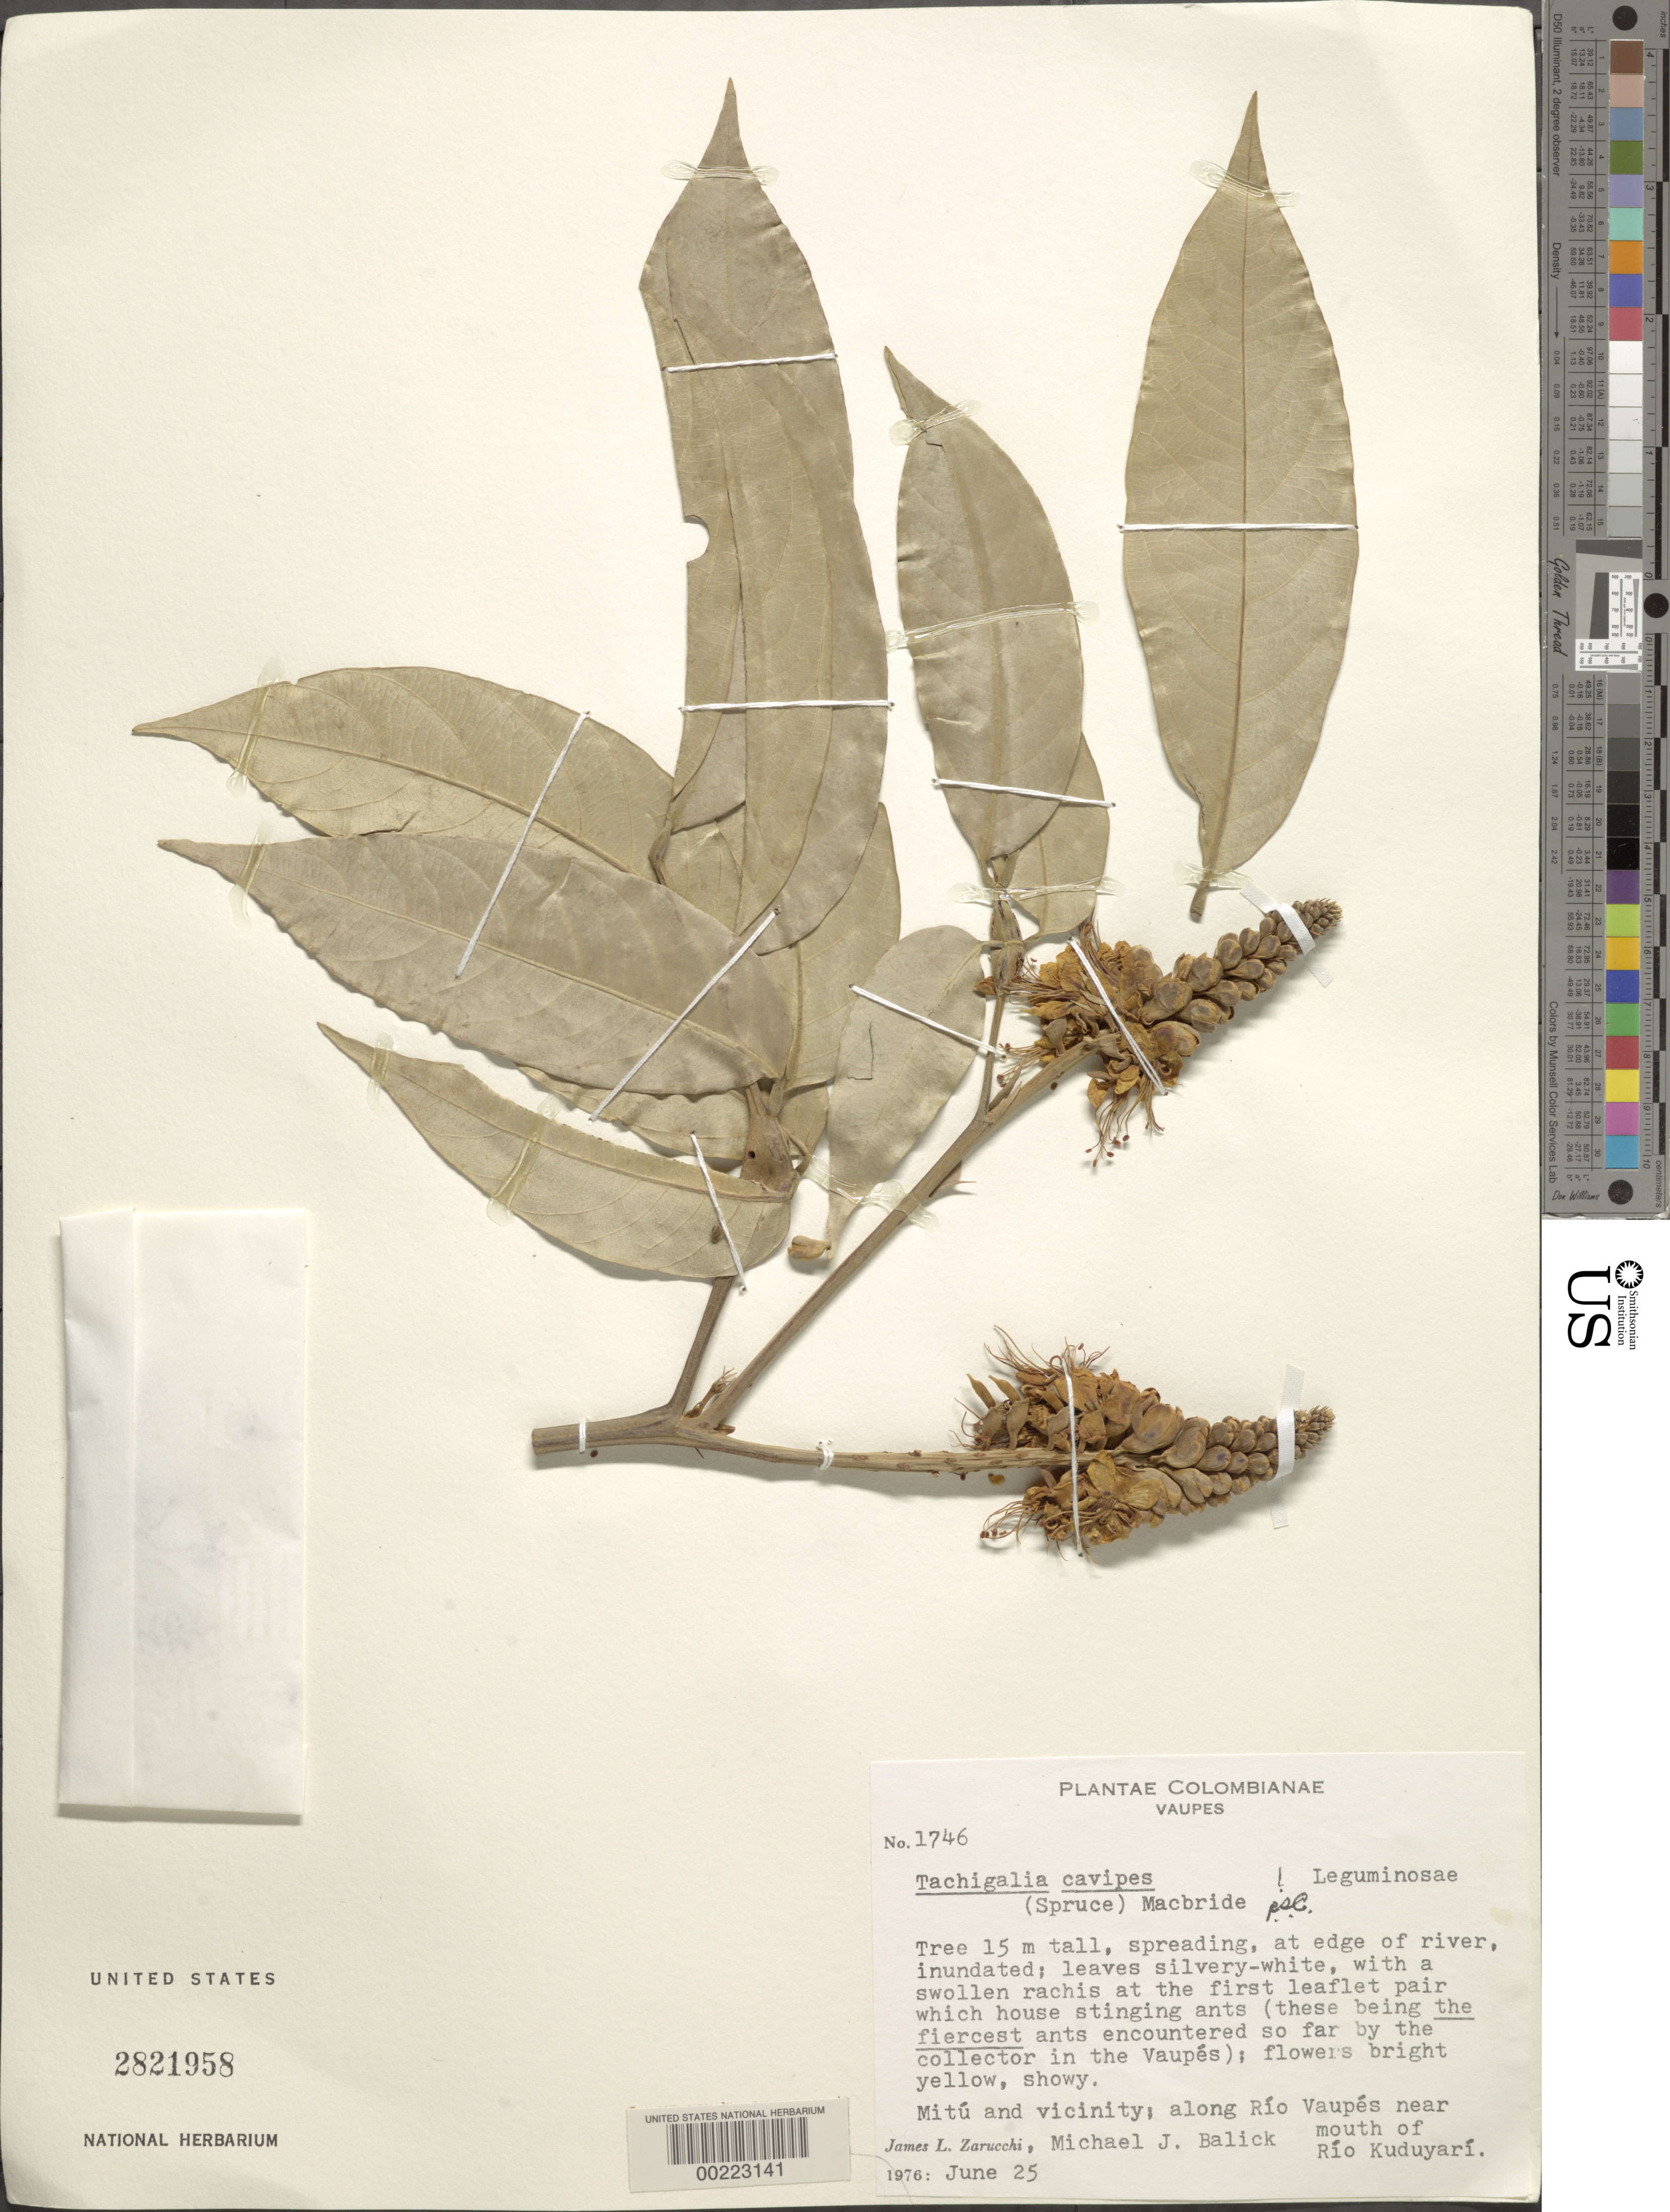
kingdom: Plantae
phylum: Tracheophyta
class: Magnoliopsida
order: Fabales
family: Fabaceae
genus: Tachigali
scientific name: Tachigali cavipes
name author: (Benth. ex Spruce) J.F. Macbr.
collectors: J. L. Zarucchi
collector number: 1746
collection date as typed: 25 Jun 1976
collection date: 1976-06-25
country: Colombia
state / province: Vaupés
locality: Mitu and vicinity; along Rio Vaupes at mouth of Rio Kuduyari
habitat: At edge of river, inundated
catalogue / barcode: US 2821958